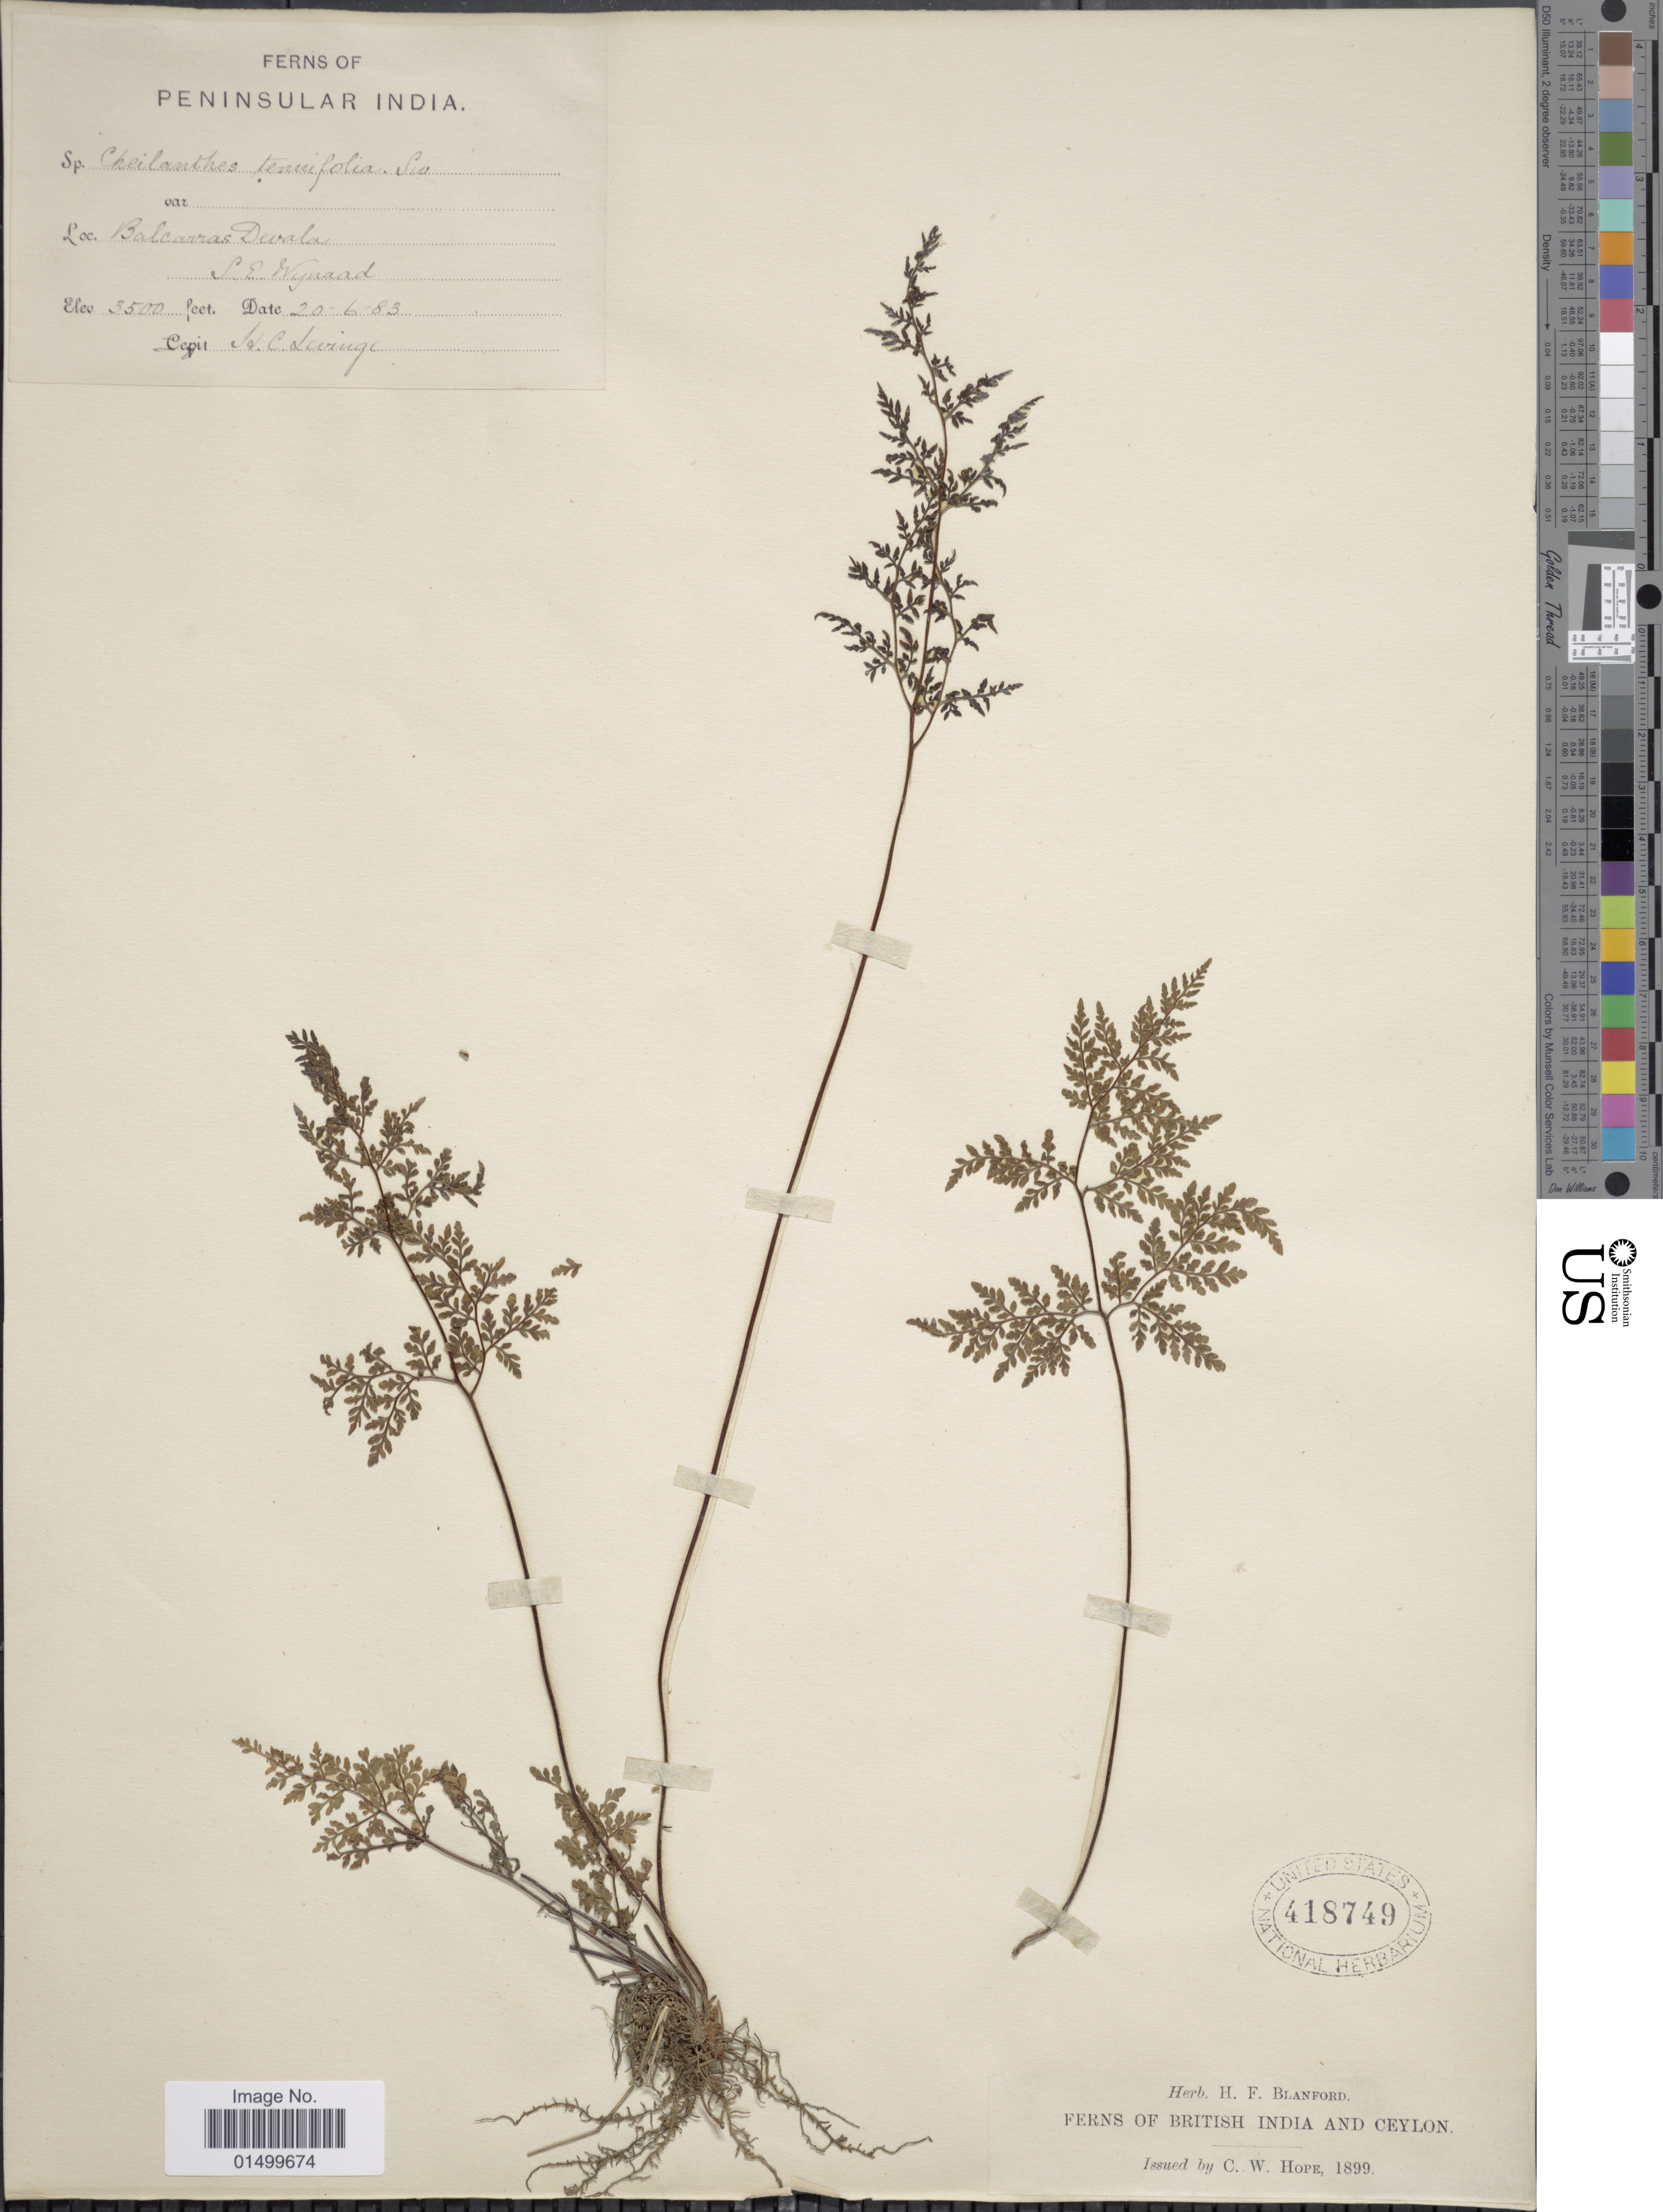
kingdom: Plantae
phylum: Tracheophyta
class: Polypodiopsida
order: Polypodiales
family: Pteridaceae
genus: Cheilanthes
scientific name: Cheilanthes tenuifolia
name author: (Burm. f.) Sw.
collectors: H. Levinge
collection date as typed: Transcribed d/m/y: 20/6/83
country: India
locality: Peninsular India, Balcarras Devala, S.E. Wynaad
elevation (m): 1067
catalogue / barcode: US 418749